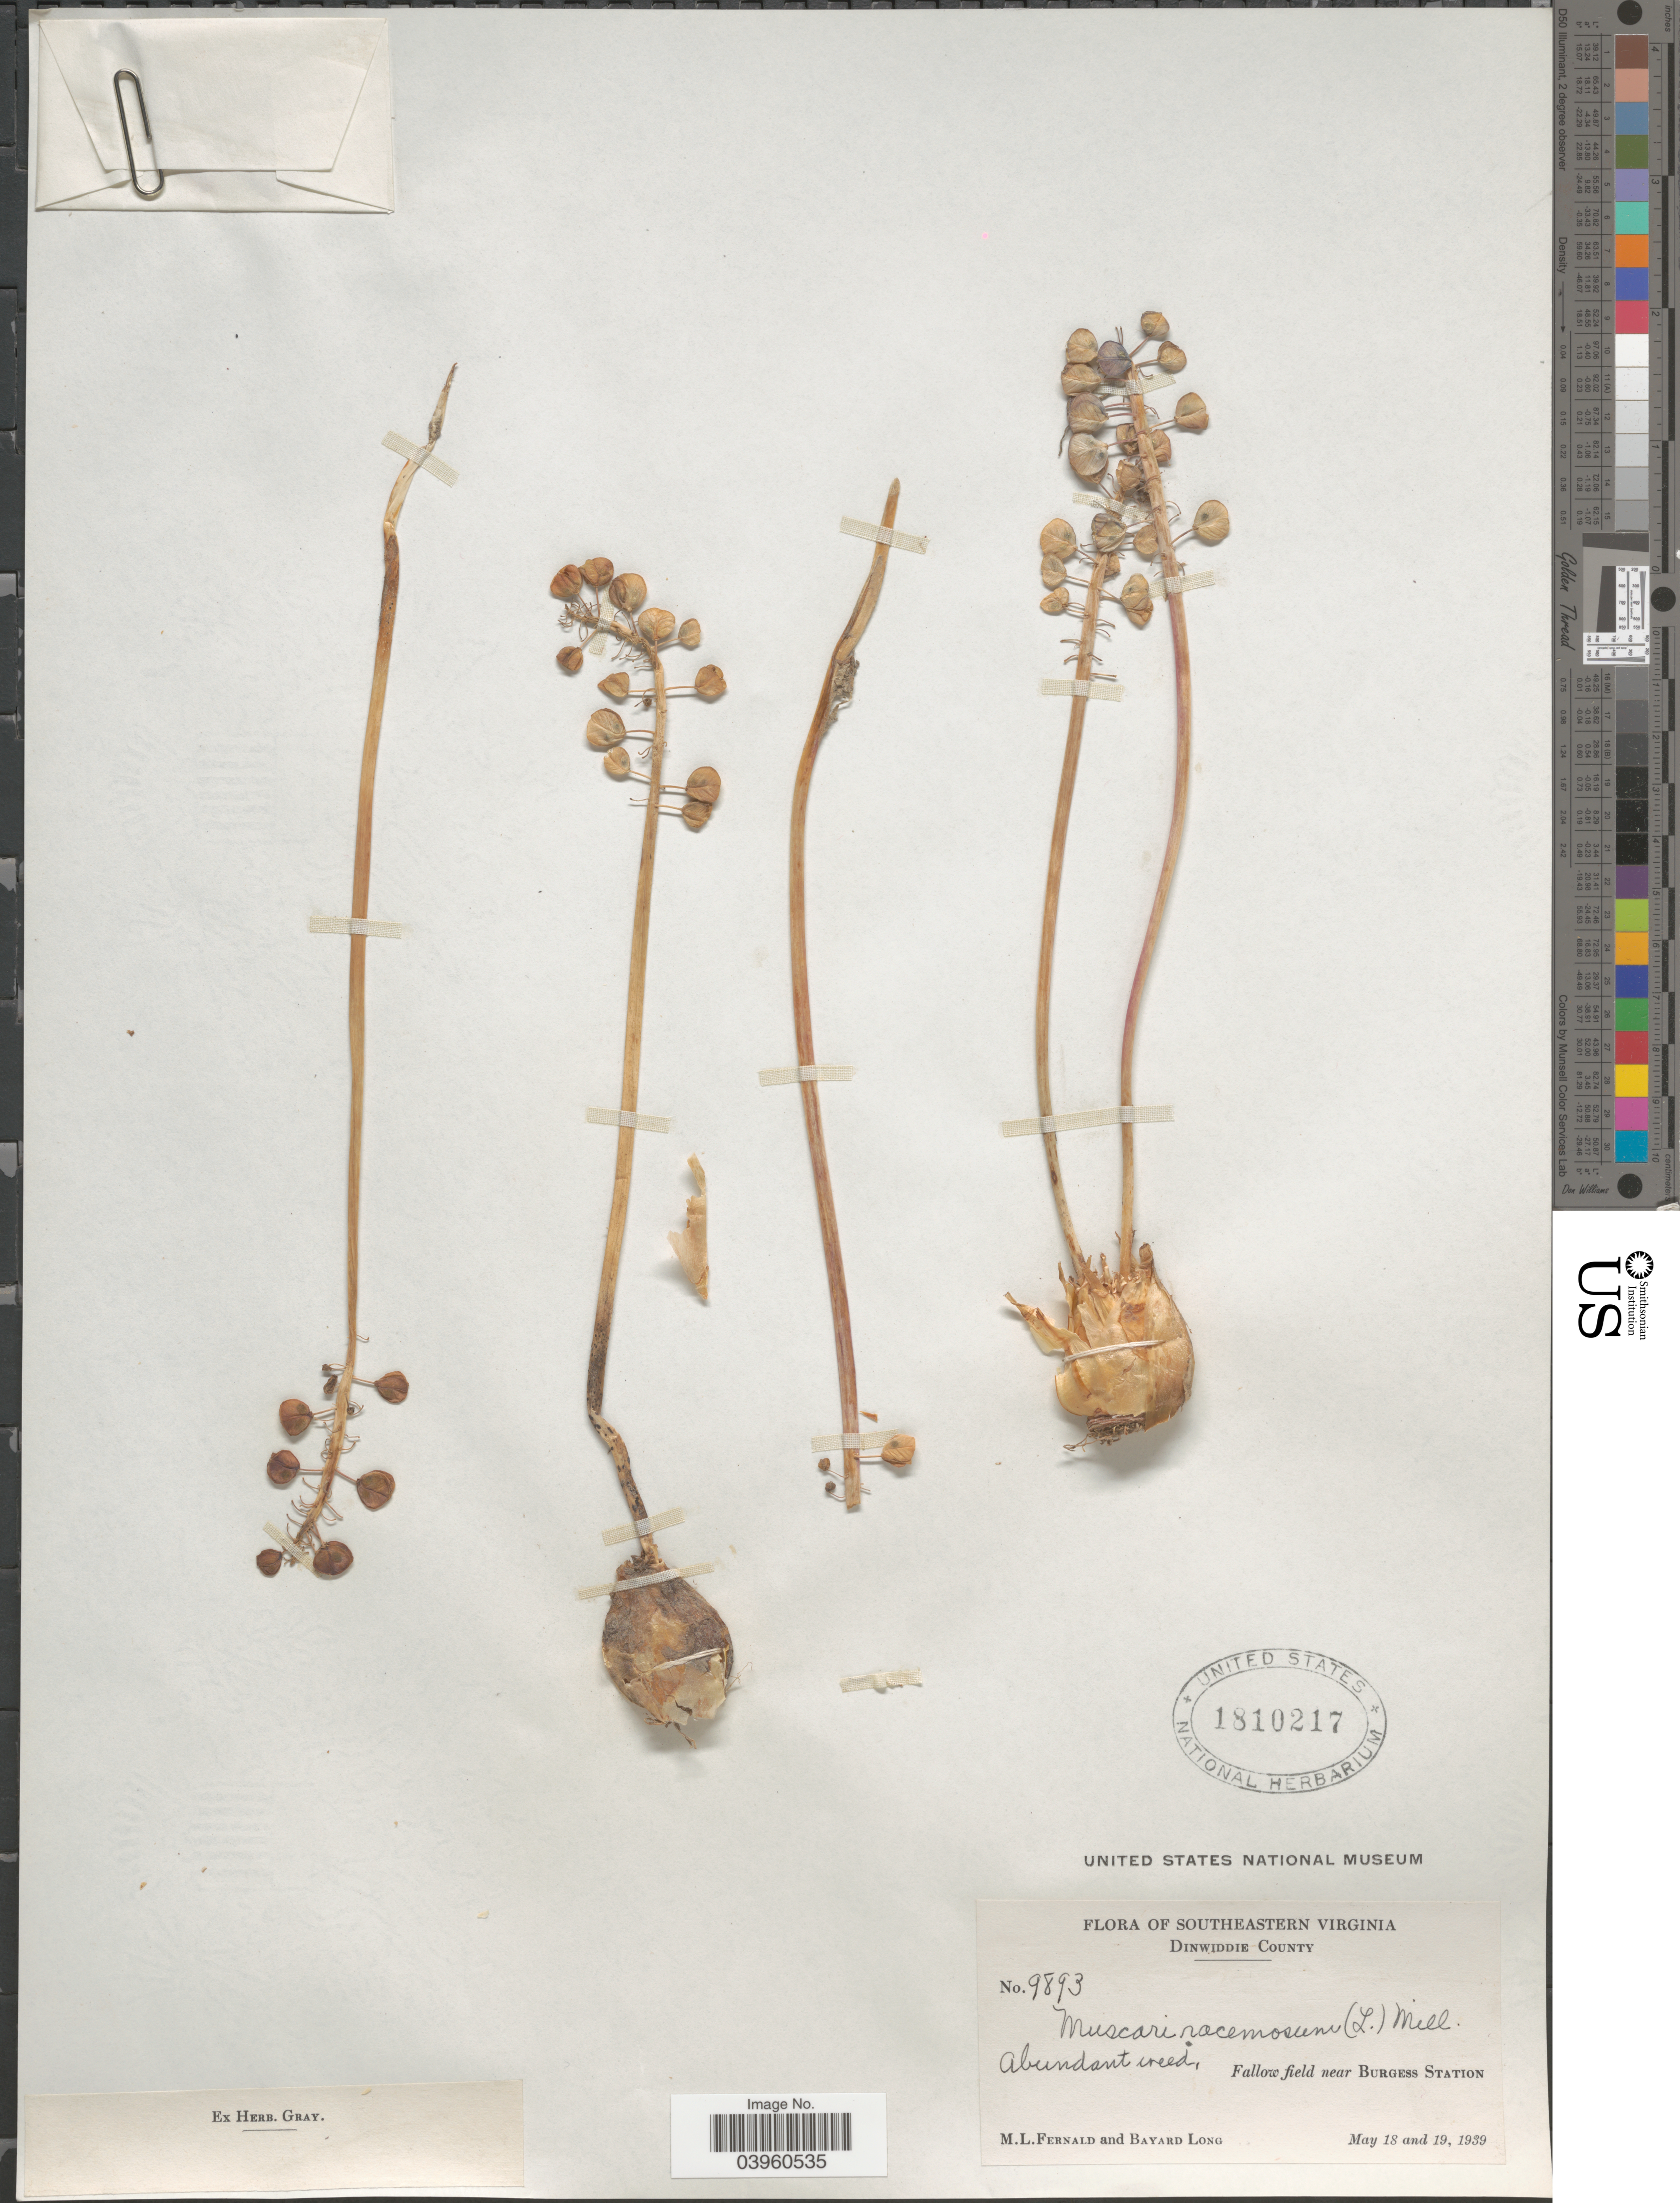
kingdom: Plantae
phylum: Tracheophyta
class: Liliopsida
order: Asparagales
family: Asparagaceae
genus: Muscari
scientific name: Muscari racemosum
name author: (L.) Mill.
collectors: M. L. Fernald & B. Long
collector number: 9893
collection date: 1939-05-18/1939-05-19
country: United States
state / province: Virginia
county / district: Dinwiddie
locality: Southeastern Virginia. Dinwiddie County. Near Burgess Station.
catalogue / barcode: US 1810217